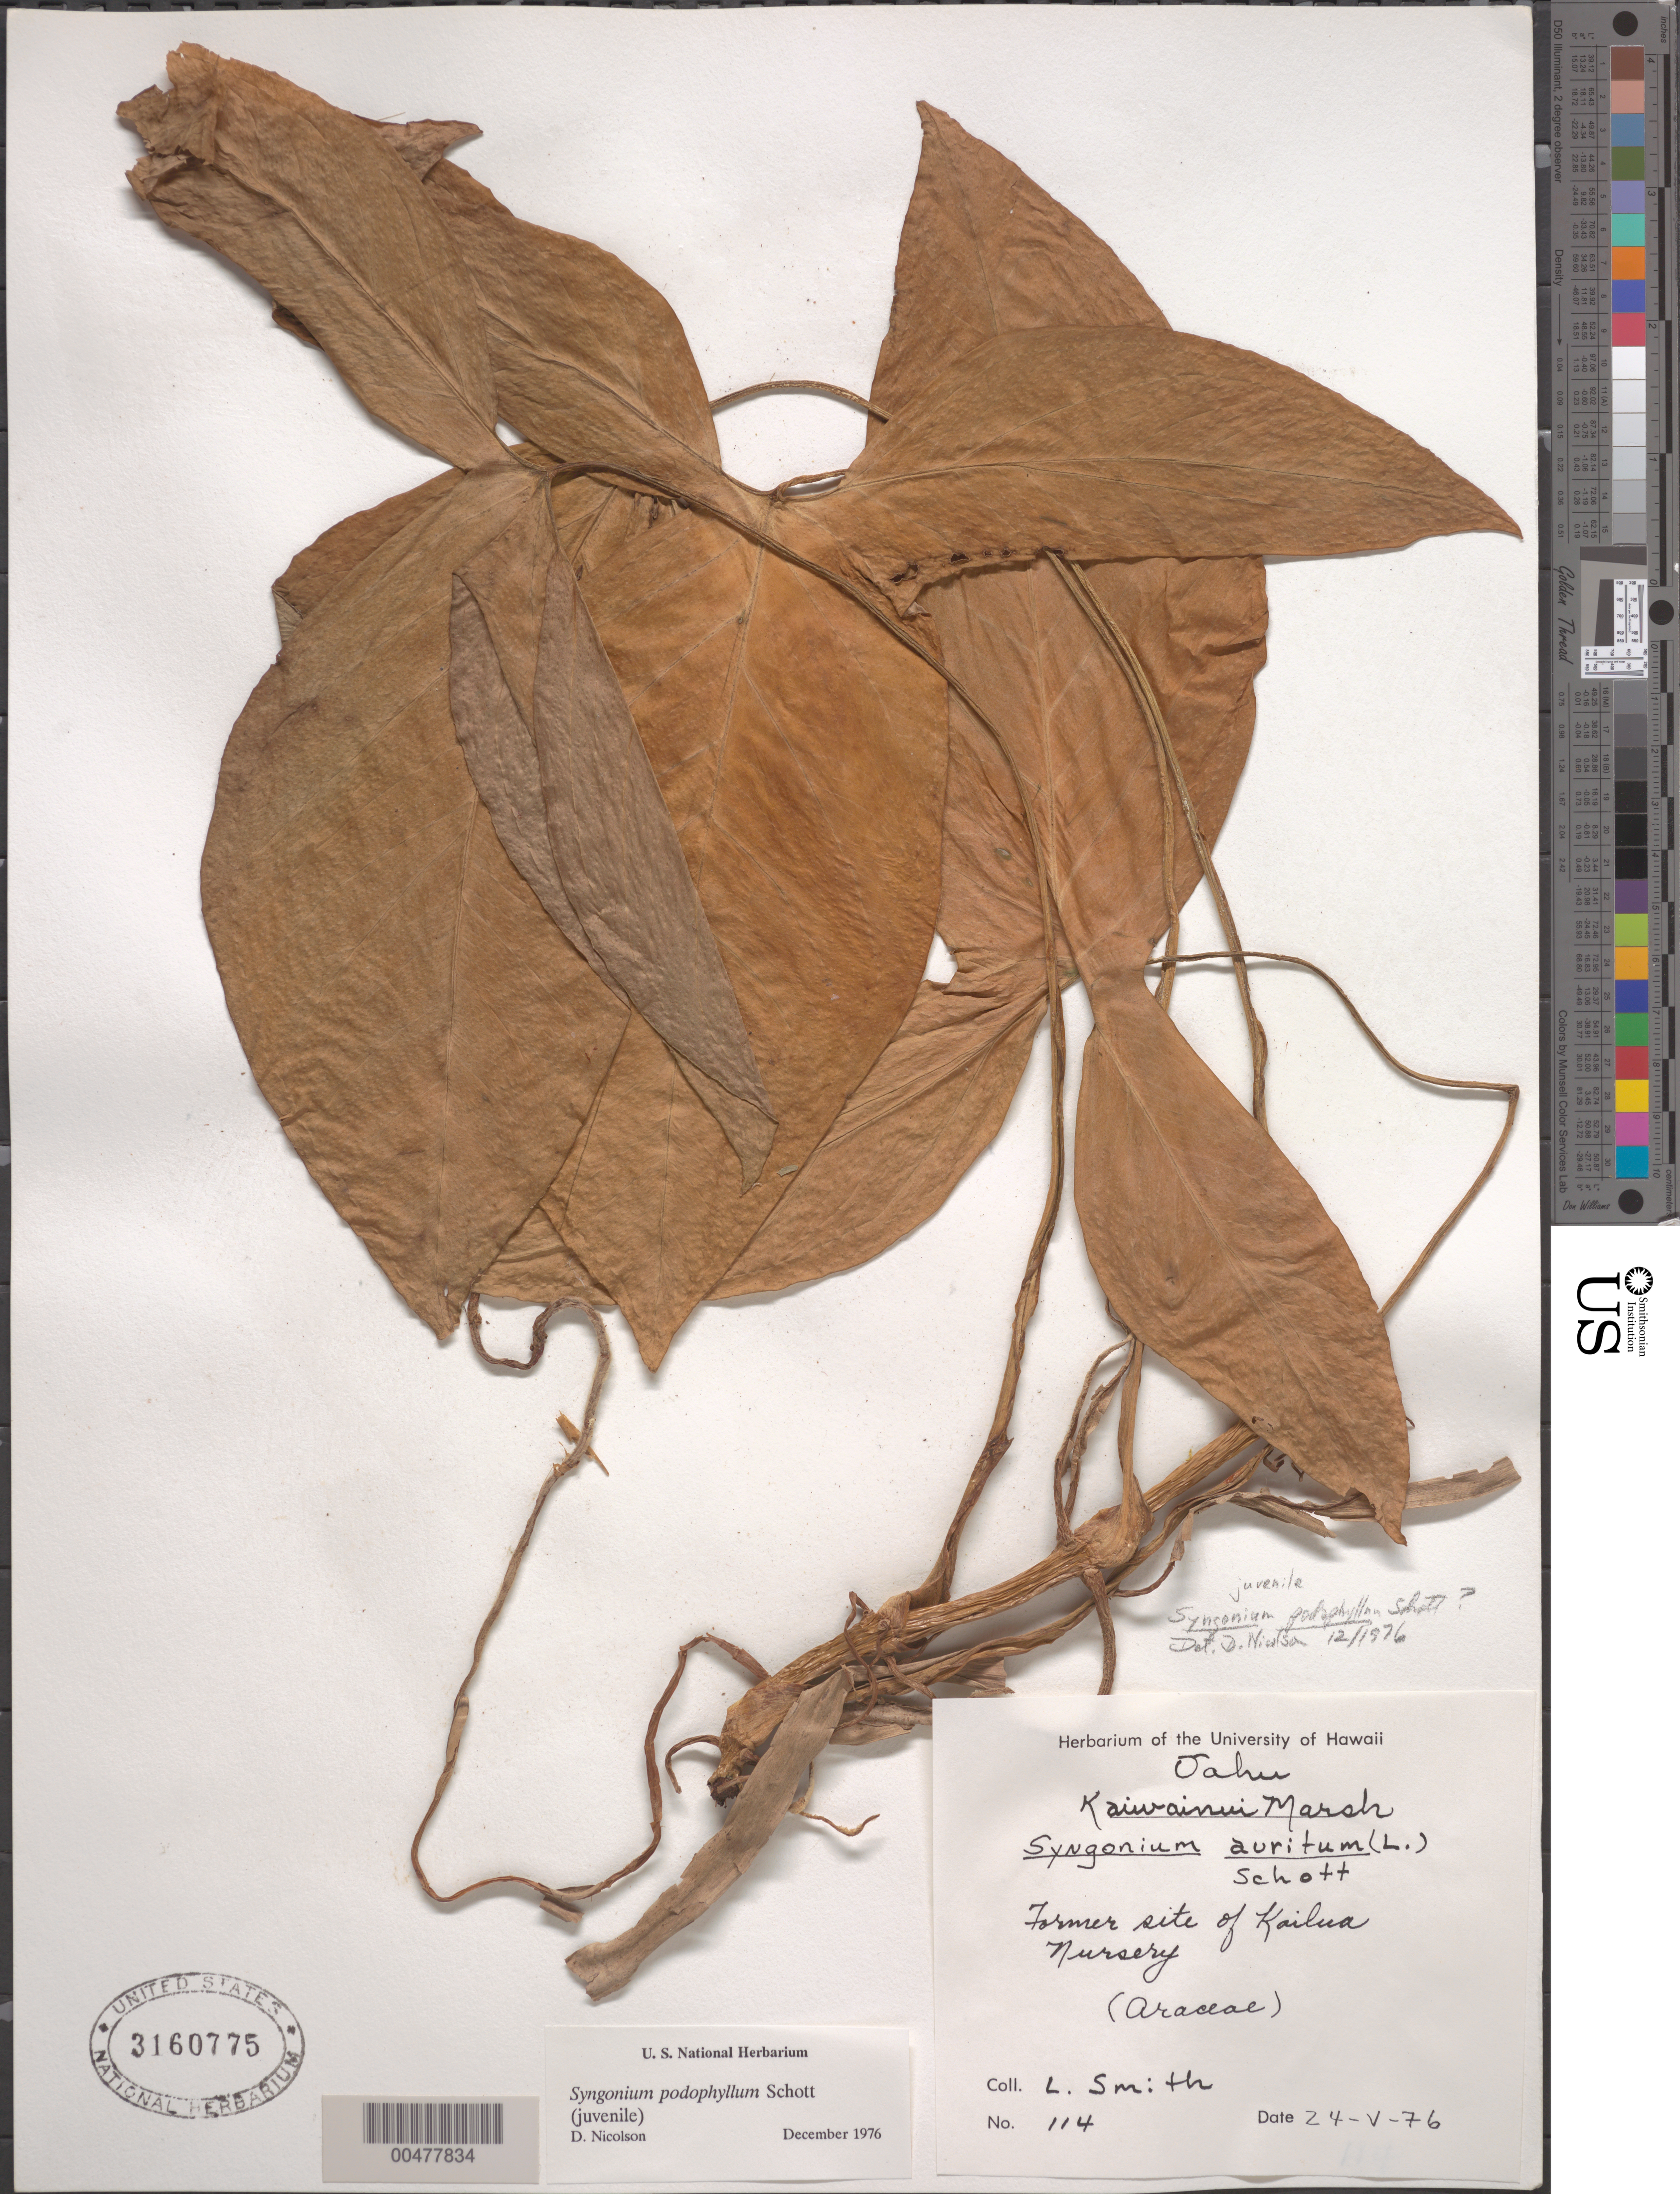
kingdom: Plantae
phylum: Tracheophyta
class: Liliopsida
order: Alismatales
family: Araceae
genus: Syngonium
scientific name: Syngonium podophyllum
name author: Schott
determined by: Nicolson, Dan H.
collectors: L. Smith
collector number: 114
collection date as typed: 24 May 1976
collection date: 1976-05-24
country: United States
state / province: Hawaii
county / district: Honolulu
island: Oahu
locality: Kaiwainui Marsh, former side of Kailua Nursery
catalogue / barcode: US 3160775